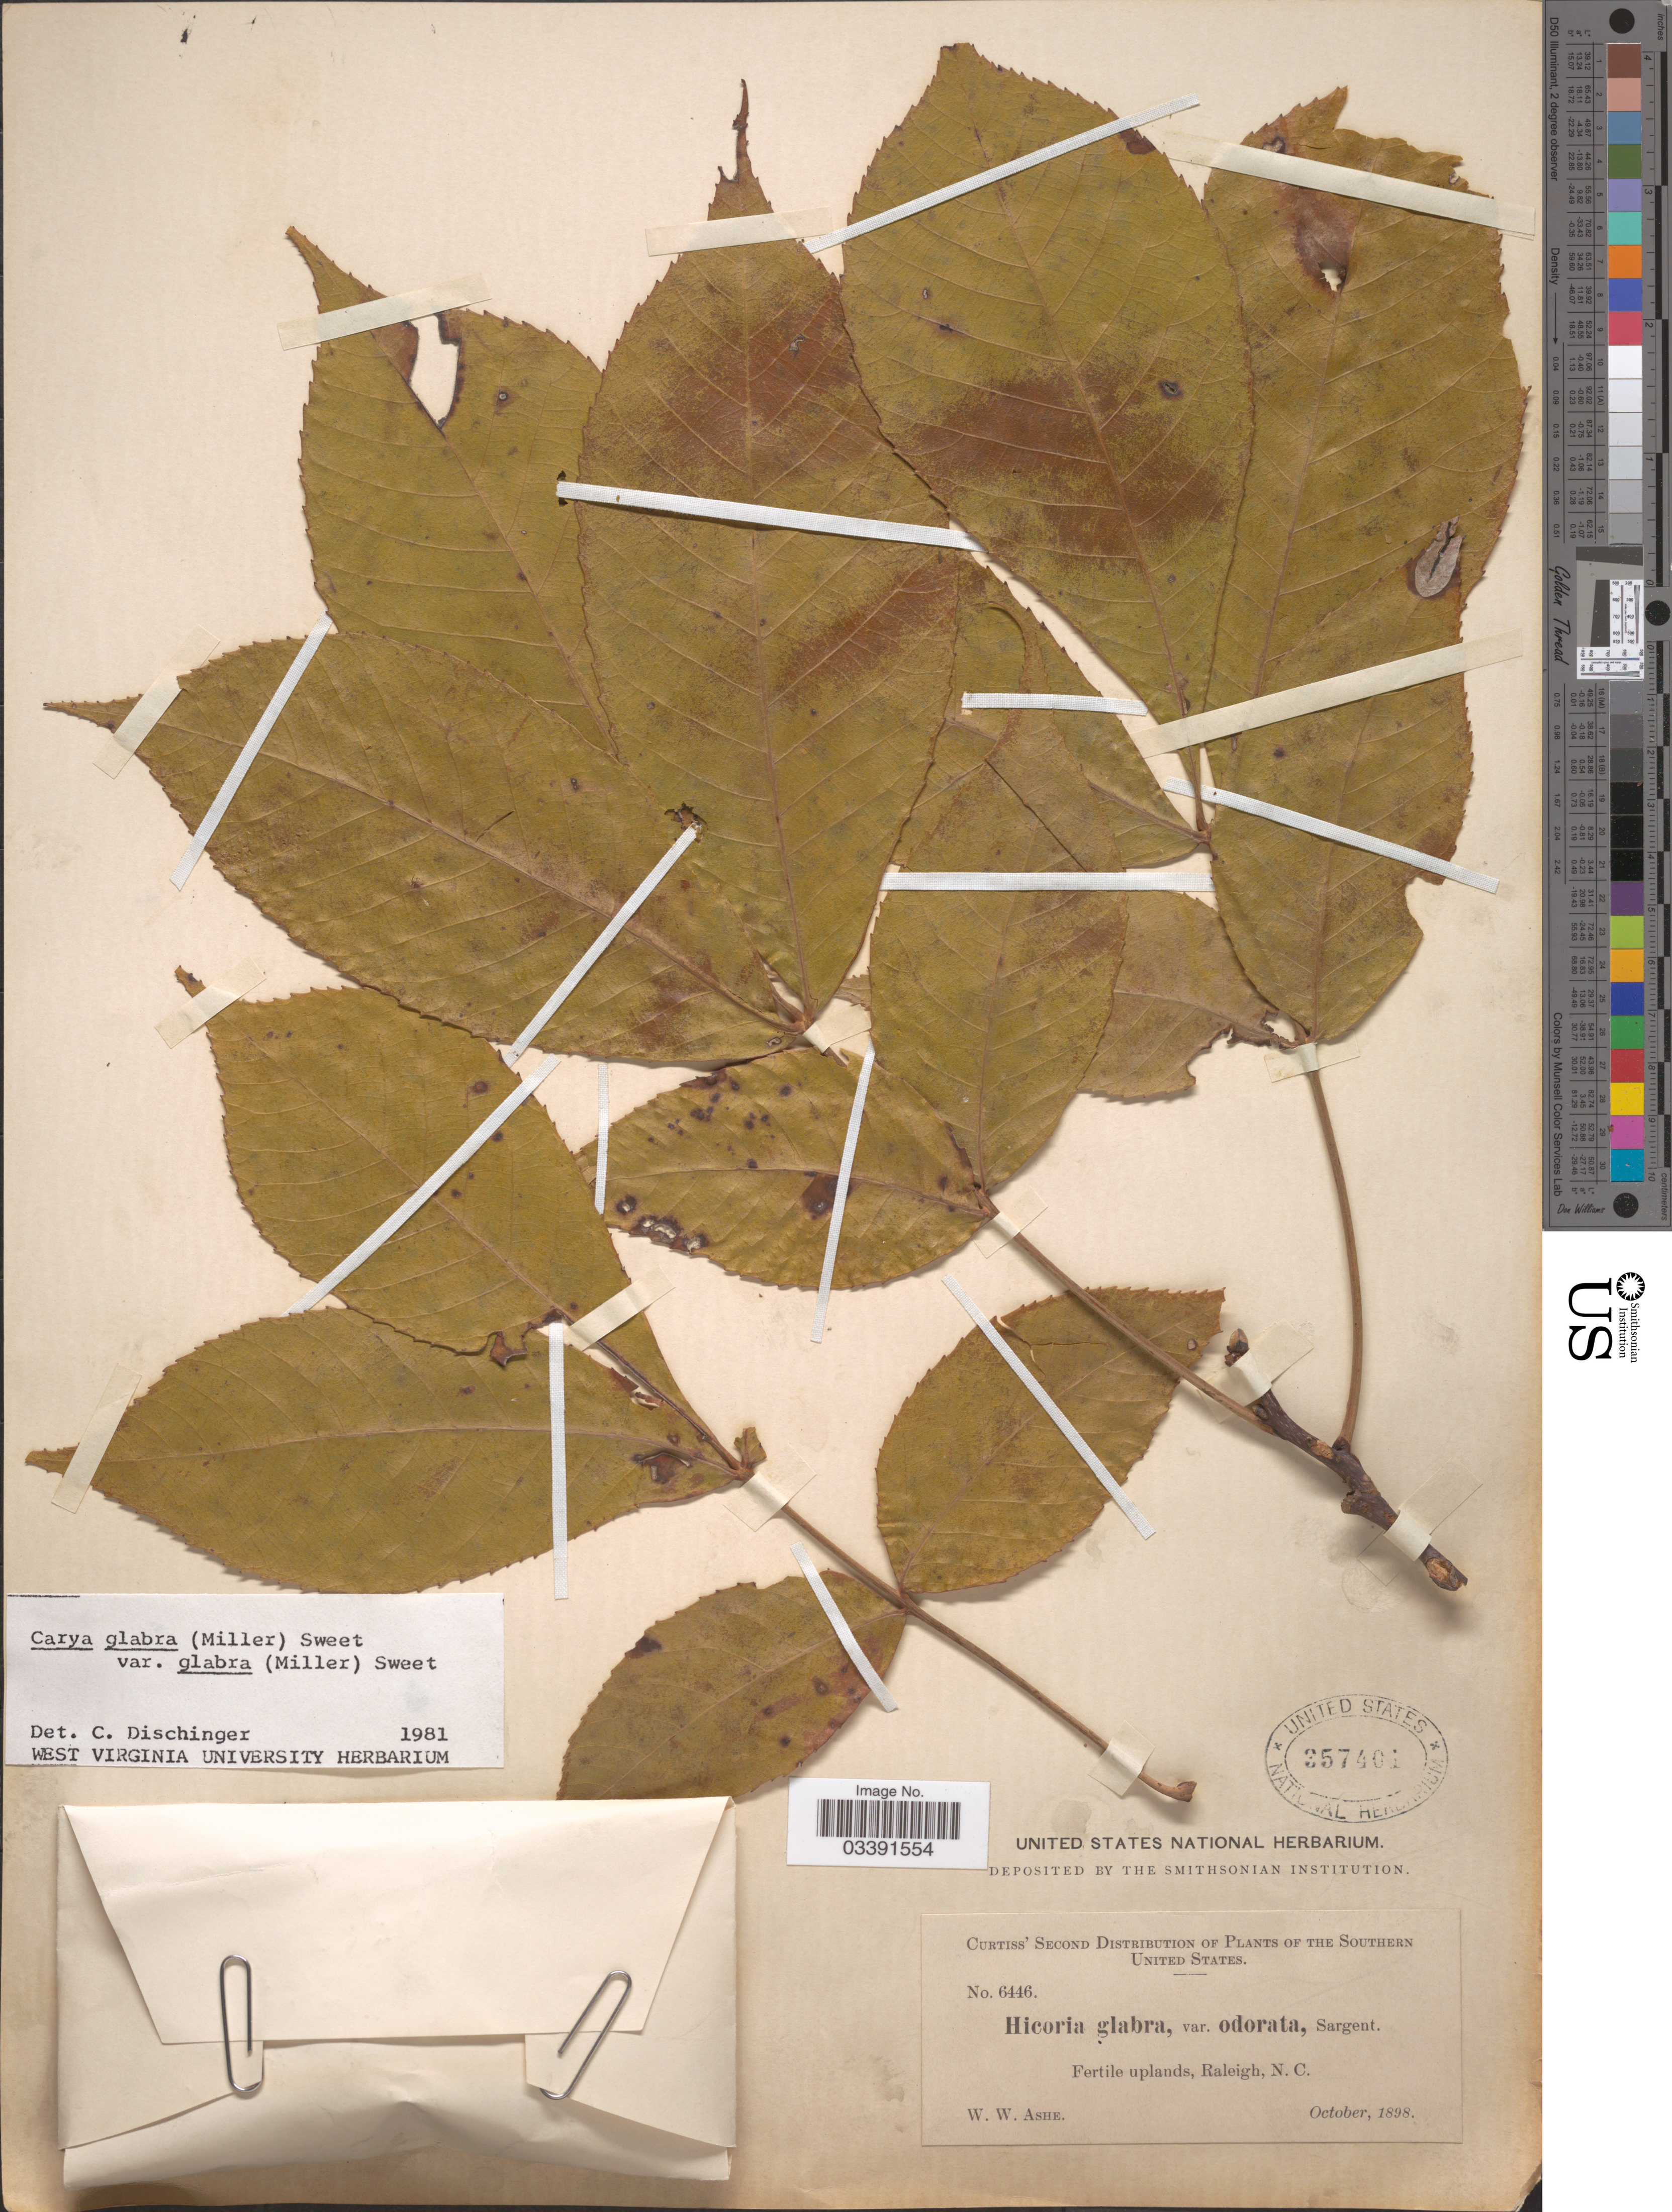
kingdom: Plantae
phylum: Tracheophyta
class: Magnoliopsida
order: Fagales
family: Juglandaceae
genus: Carya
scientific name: Carya glabra var. glabra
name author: (Mill.) Sweet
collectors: W. W. Ashe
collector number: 6446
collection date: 1898-10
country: United States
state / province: North Carolina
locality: The Southern United States. Fertile uplands, Raleigh, N.C.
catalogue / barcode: US 357401